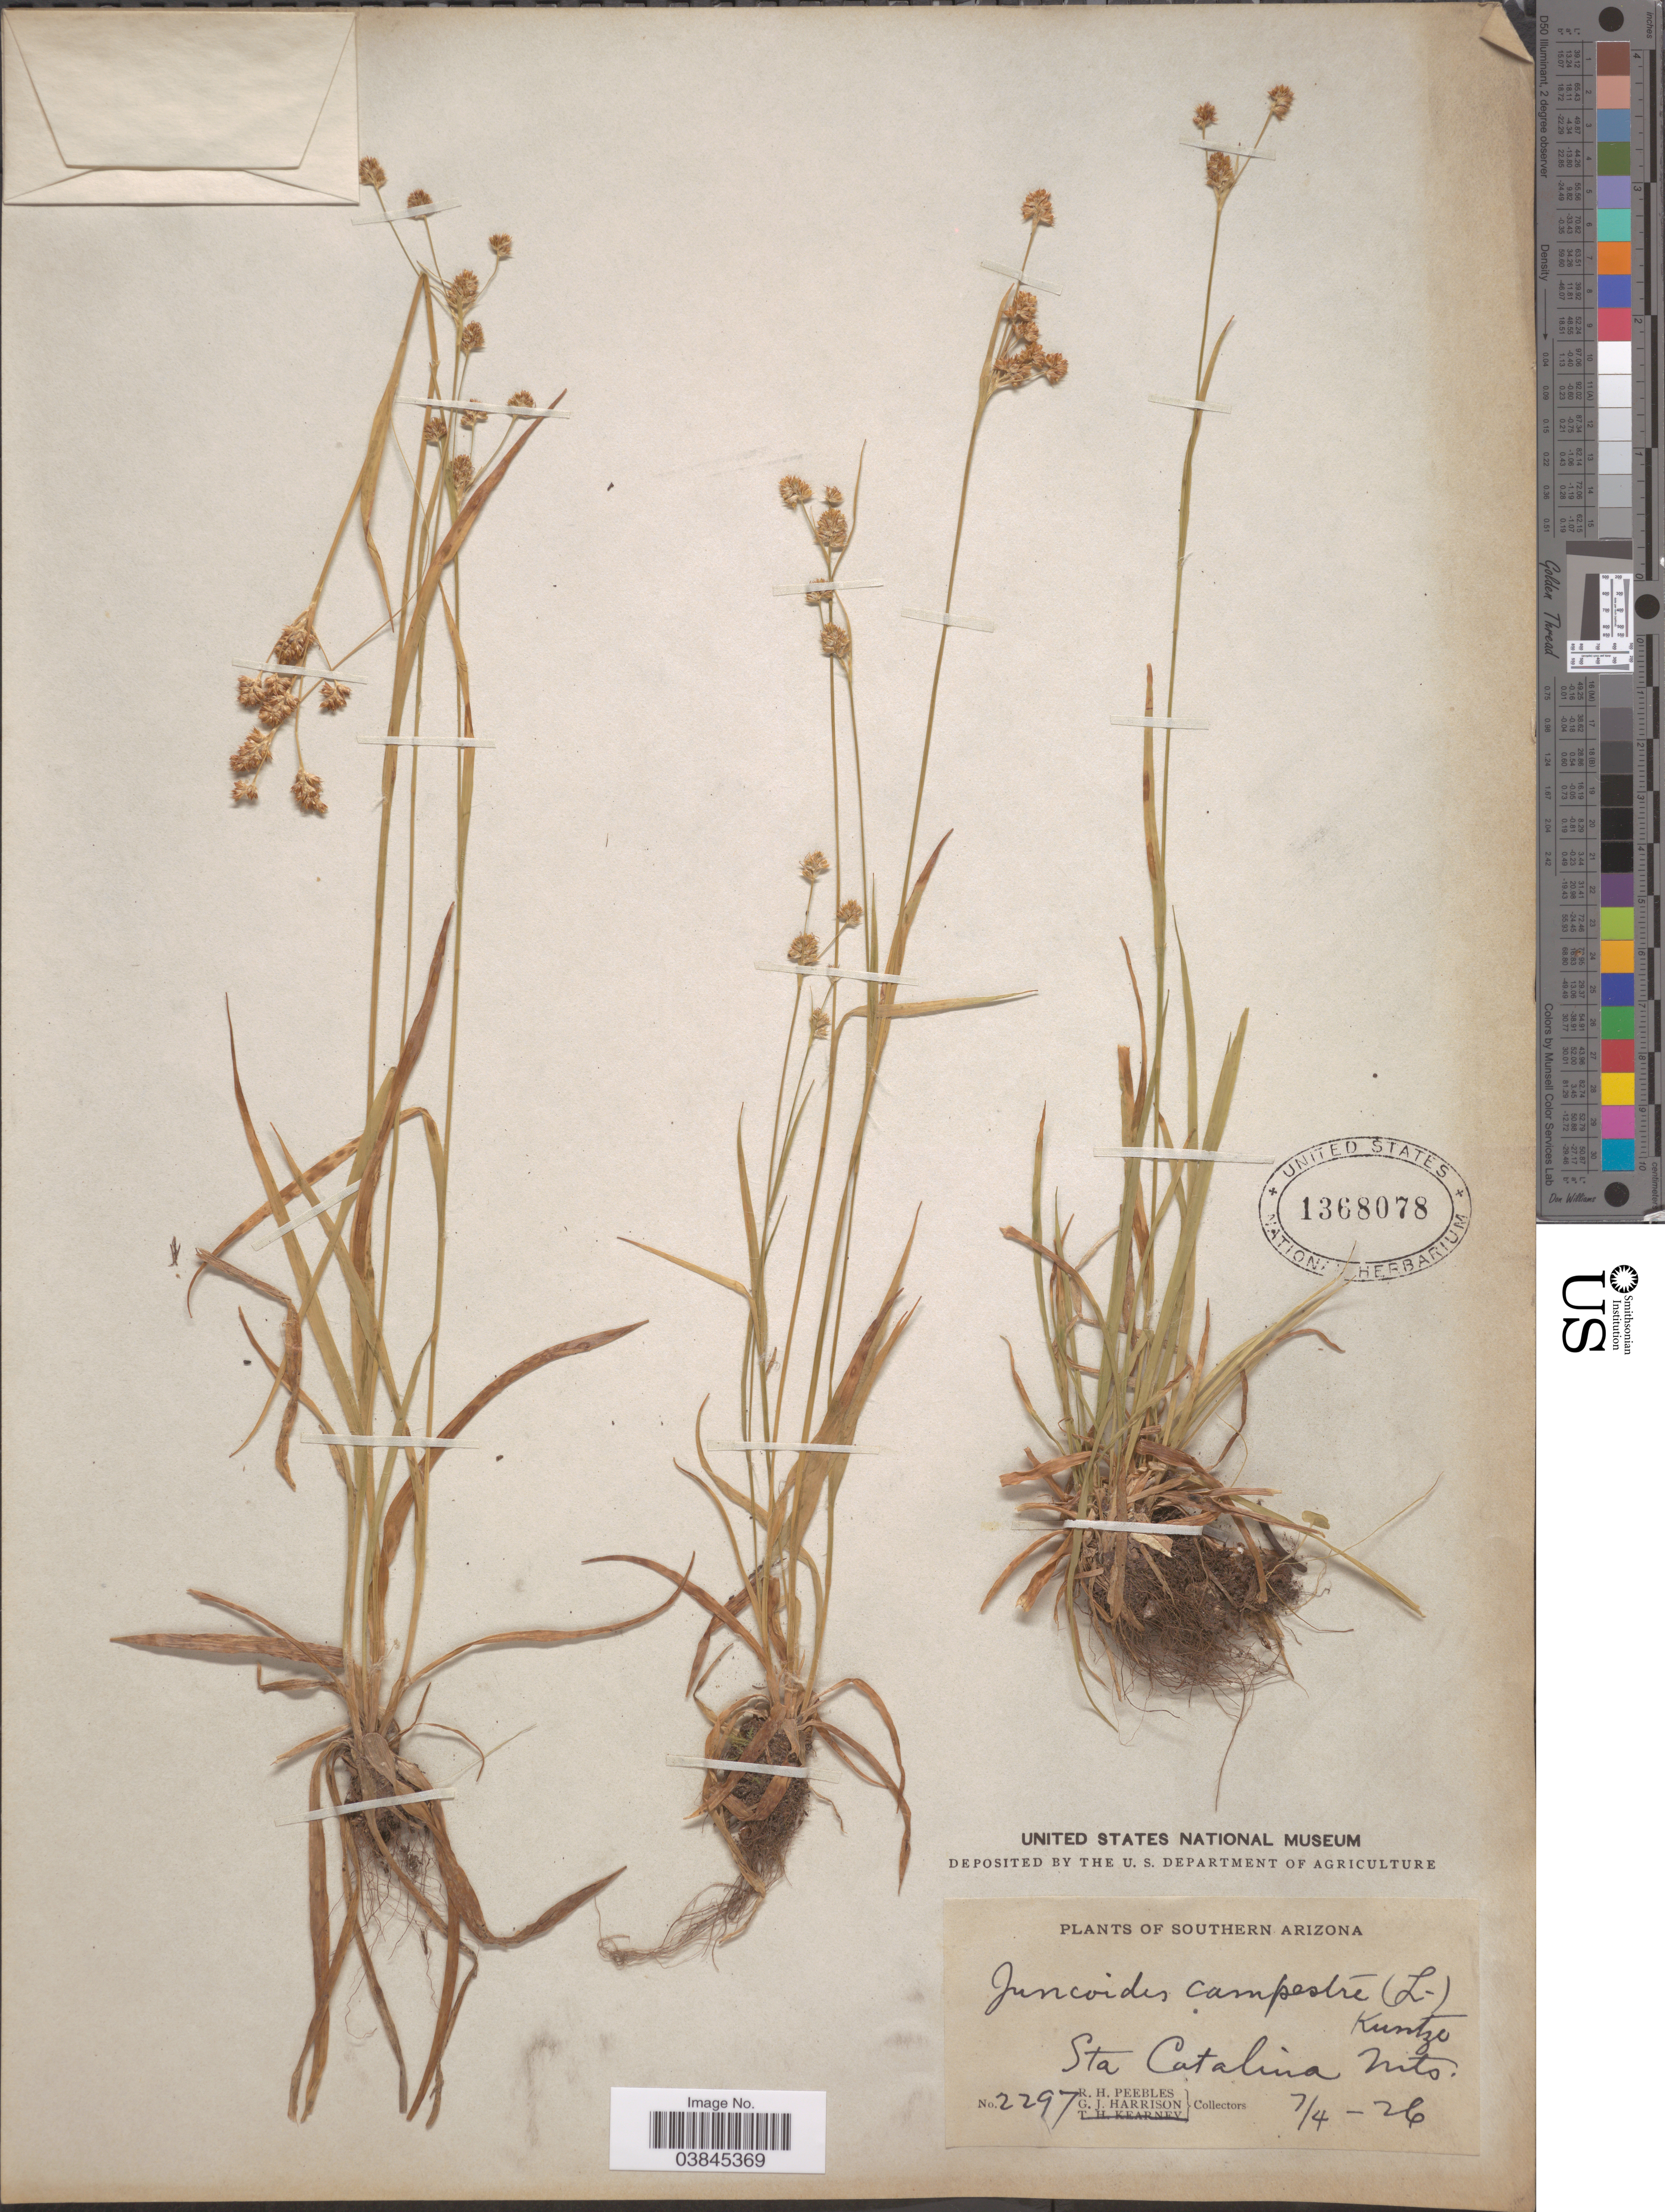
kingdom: Plantae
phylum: Tracheophyta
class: Liliopsida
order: Poales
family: Juncaceae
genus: Luzula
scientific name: Luzula campestris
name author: (L.) DC.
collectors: R. H. Peebles & G. J. Harrison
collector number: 2297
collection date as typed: Transcribed d/m/y: 4/7/26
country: United States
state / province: Arizona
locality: Southern Arizona. sta Catalina Mts.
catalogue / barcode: US 1368078